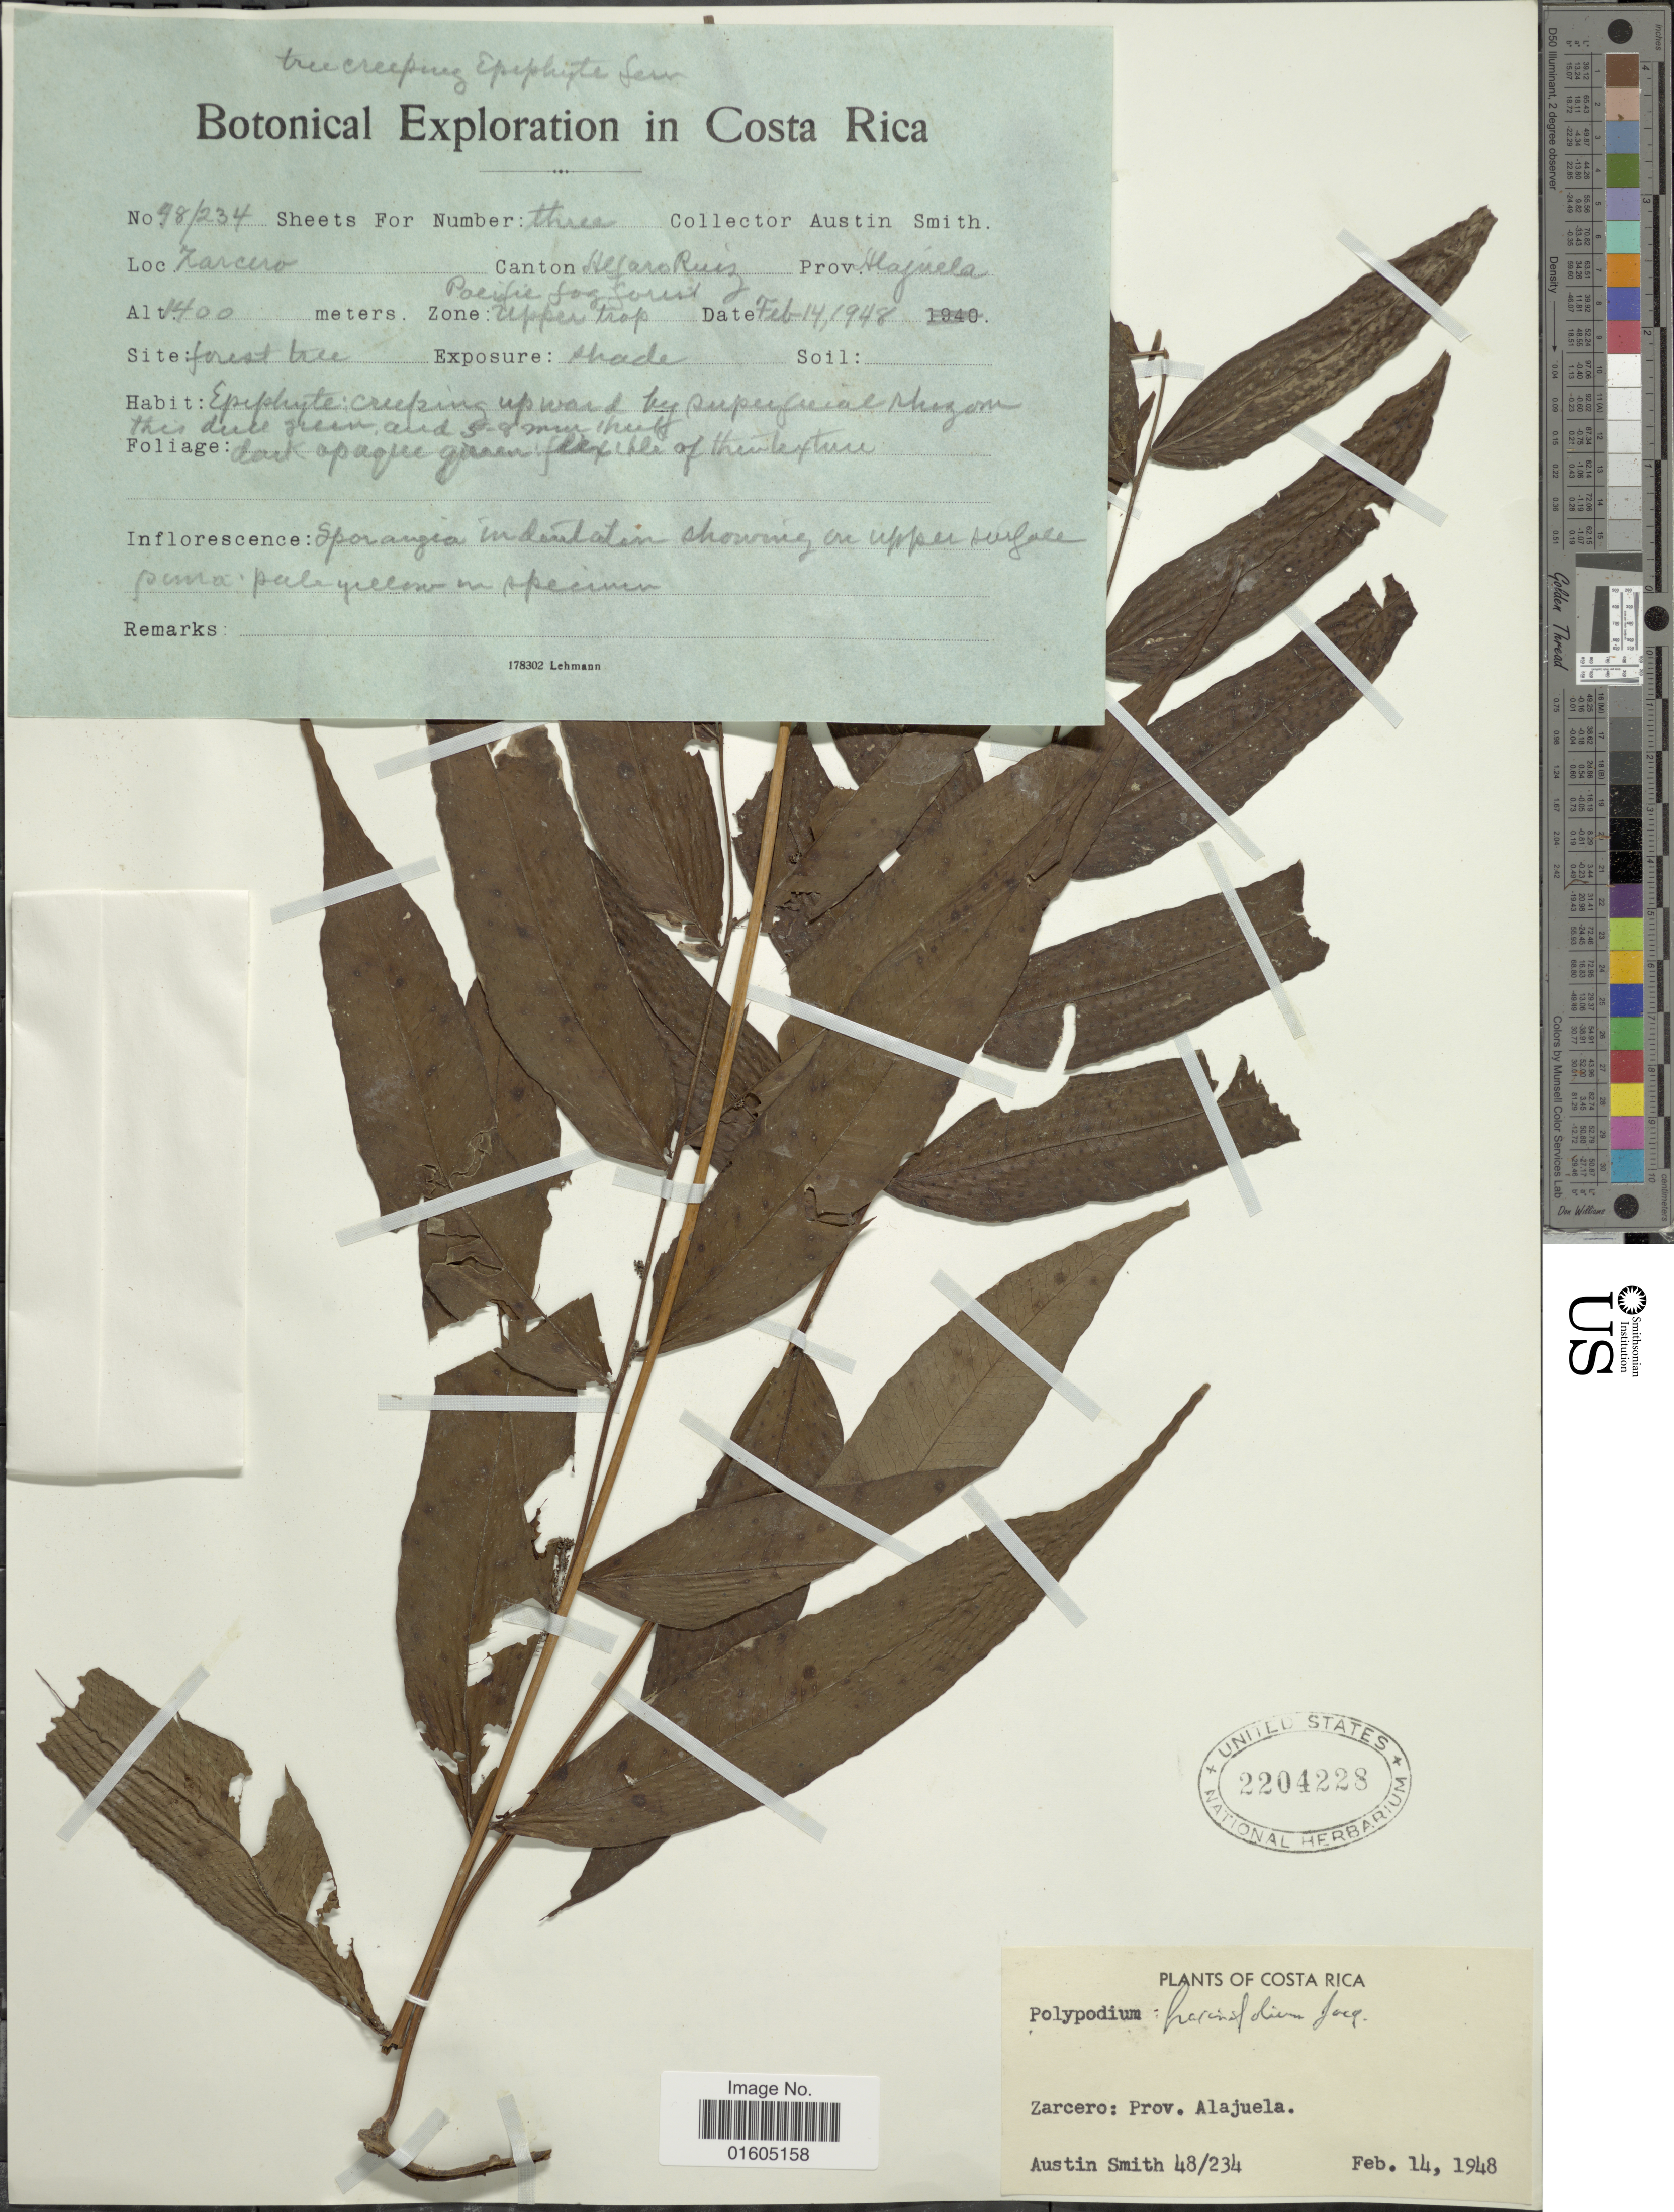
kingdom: Plantae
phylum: Tracheophyta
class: Polypodiopsida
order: Polypodiales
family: Polypodiaceae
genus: Serpocaulon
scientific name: Serpocaulon fraxinifolium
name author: (Jacq.) A.R. Sm.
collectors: Aust P. Smith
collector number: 48/234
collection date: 1948-02-14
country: Costa Rica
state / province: Alajuela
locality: Pacific fog forest, Zarcero, Alfaro Ruiz canton, prov. Alajuela.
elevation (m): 1400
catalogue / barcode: US 2204228